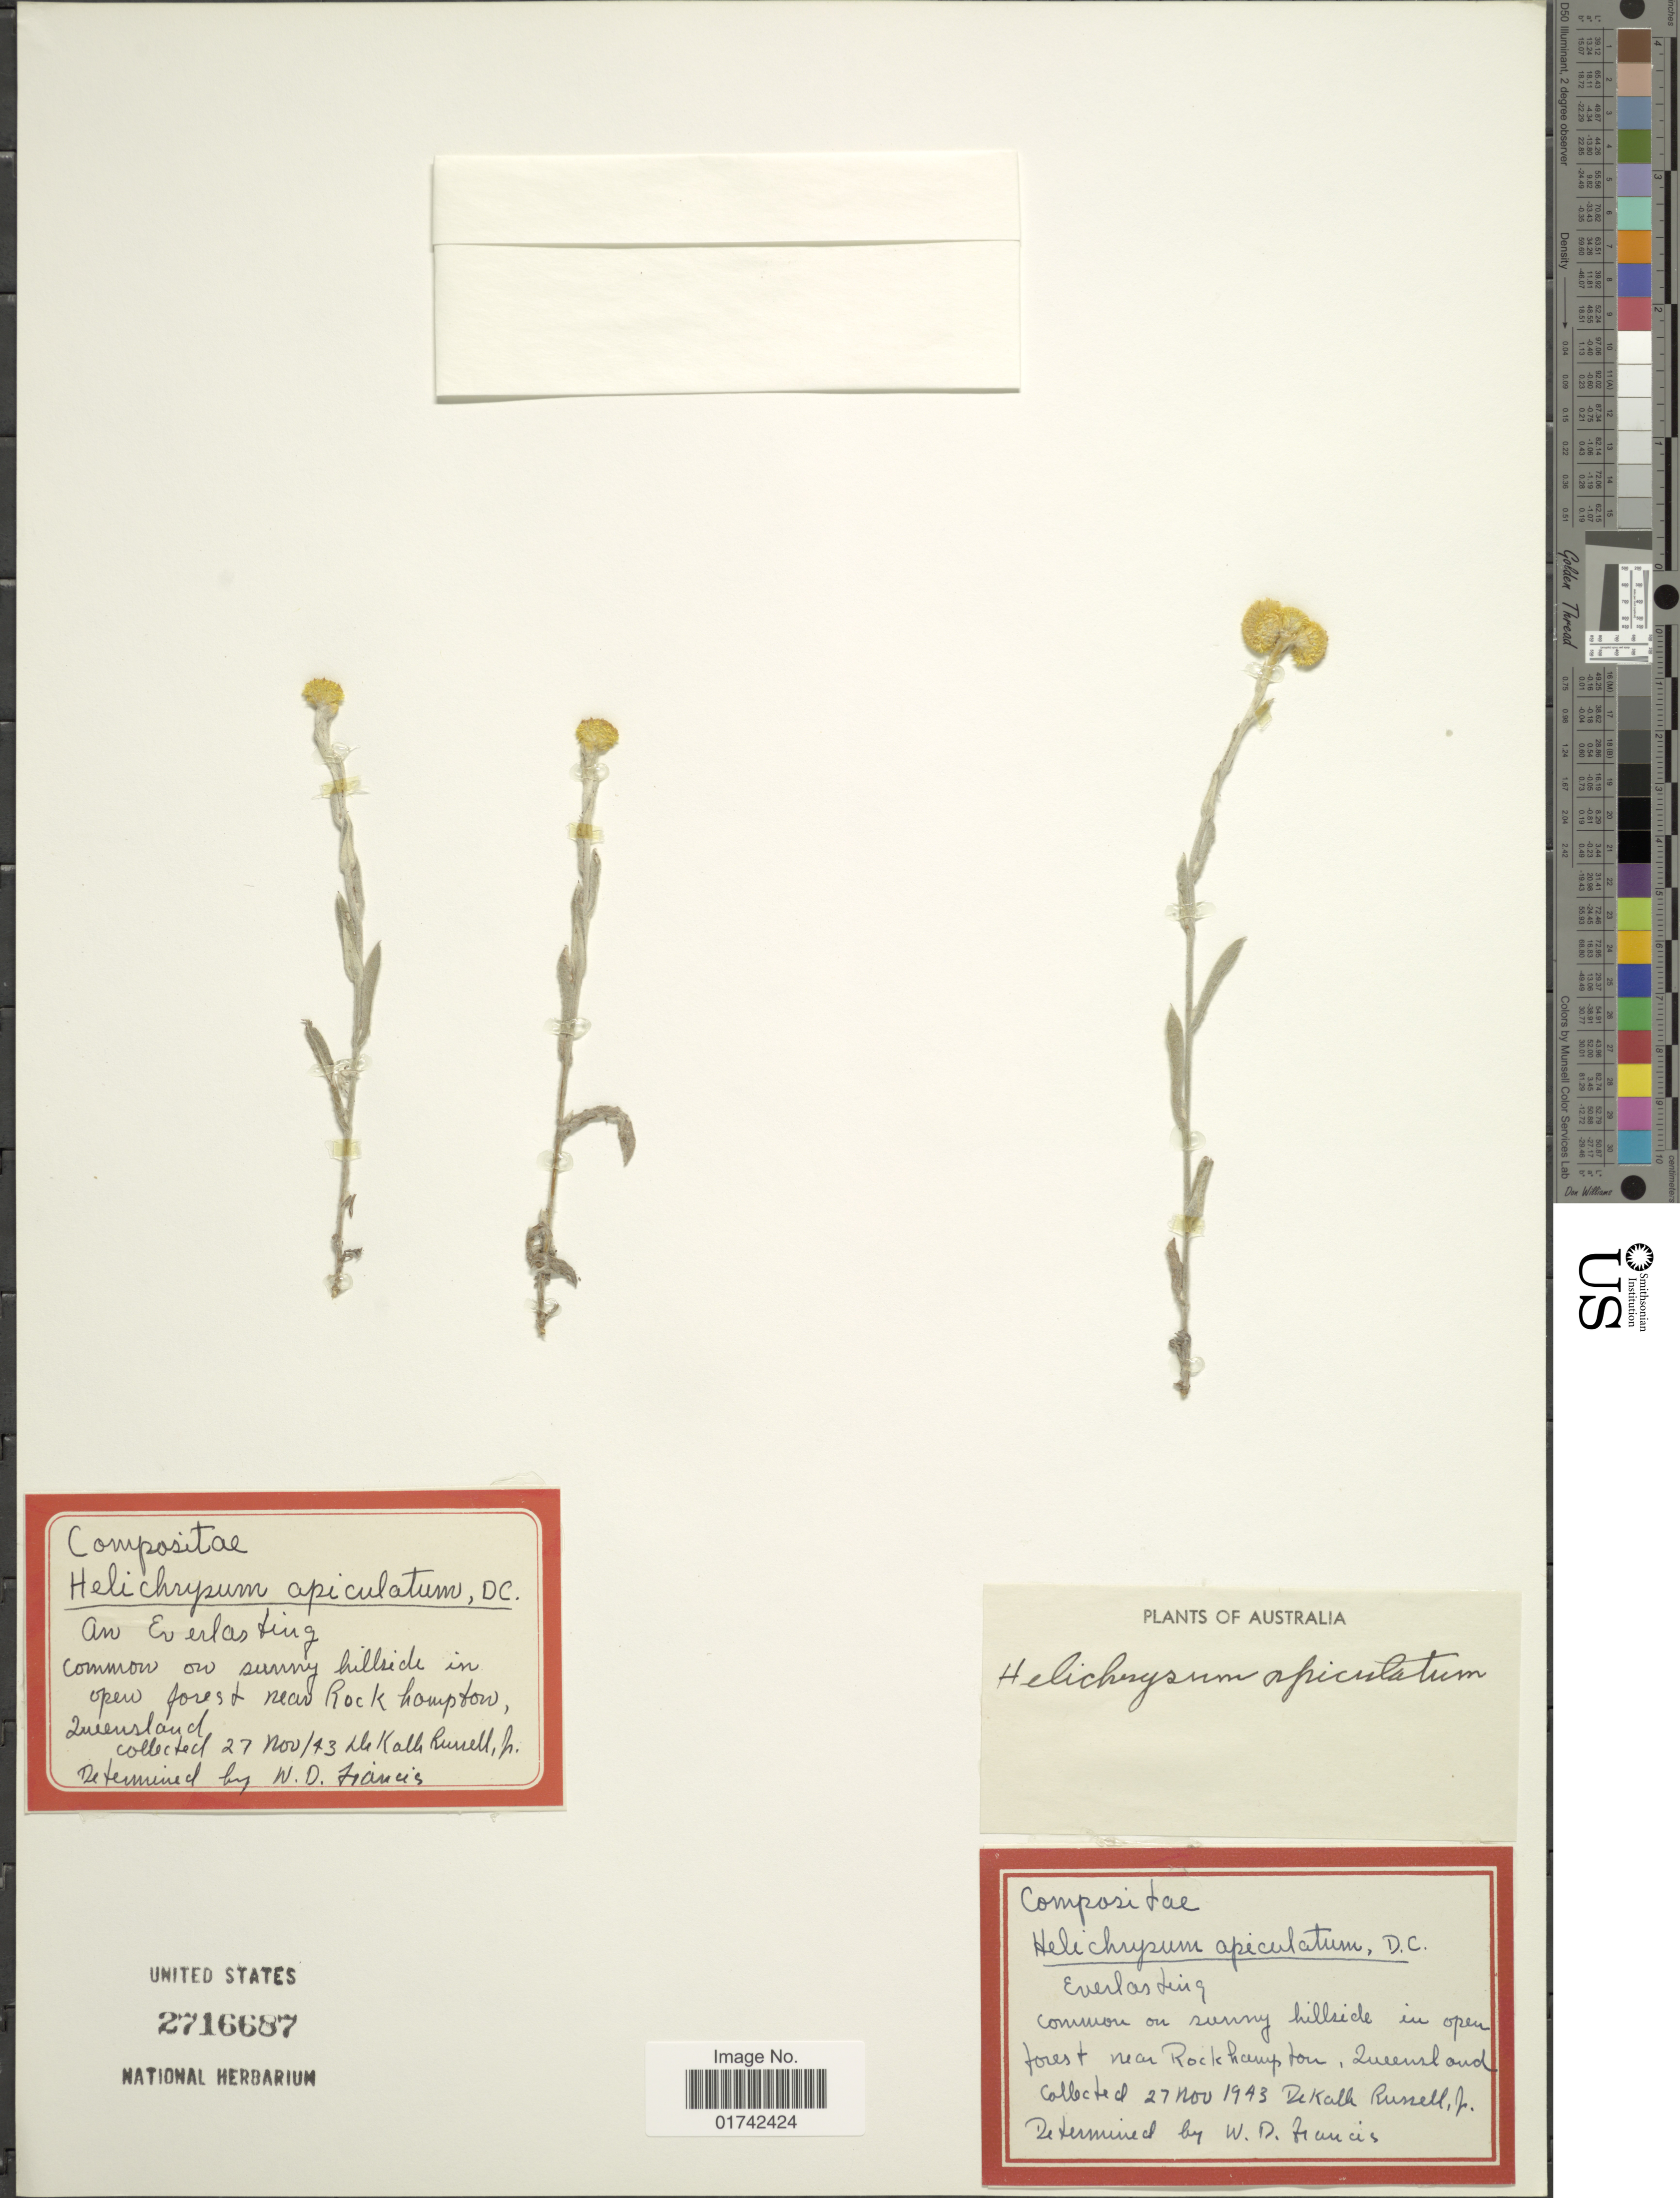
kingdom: Plantae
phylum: Tracheophyta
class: Magnoliopsida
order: Asterales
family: Asteraceae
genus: Helichrysum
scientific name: Helichrysum apiculatum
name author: (Labill.) D. Don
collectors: D. K. Russell Jr.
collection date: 1943-11-27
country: Australia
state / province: Queensland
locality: Near Rockhampton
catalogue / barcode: US 271687